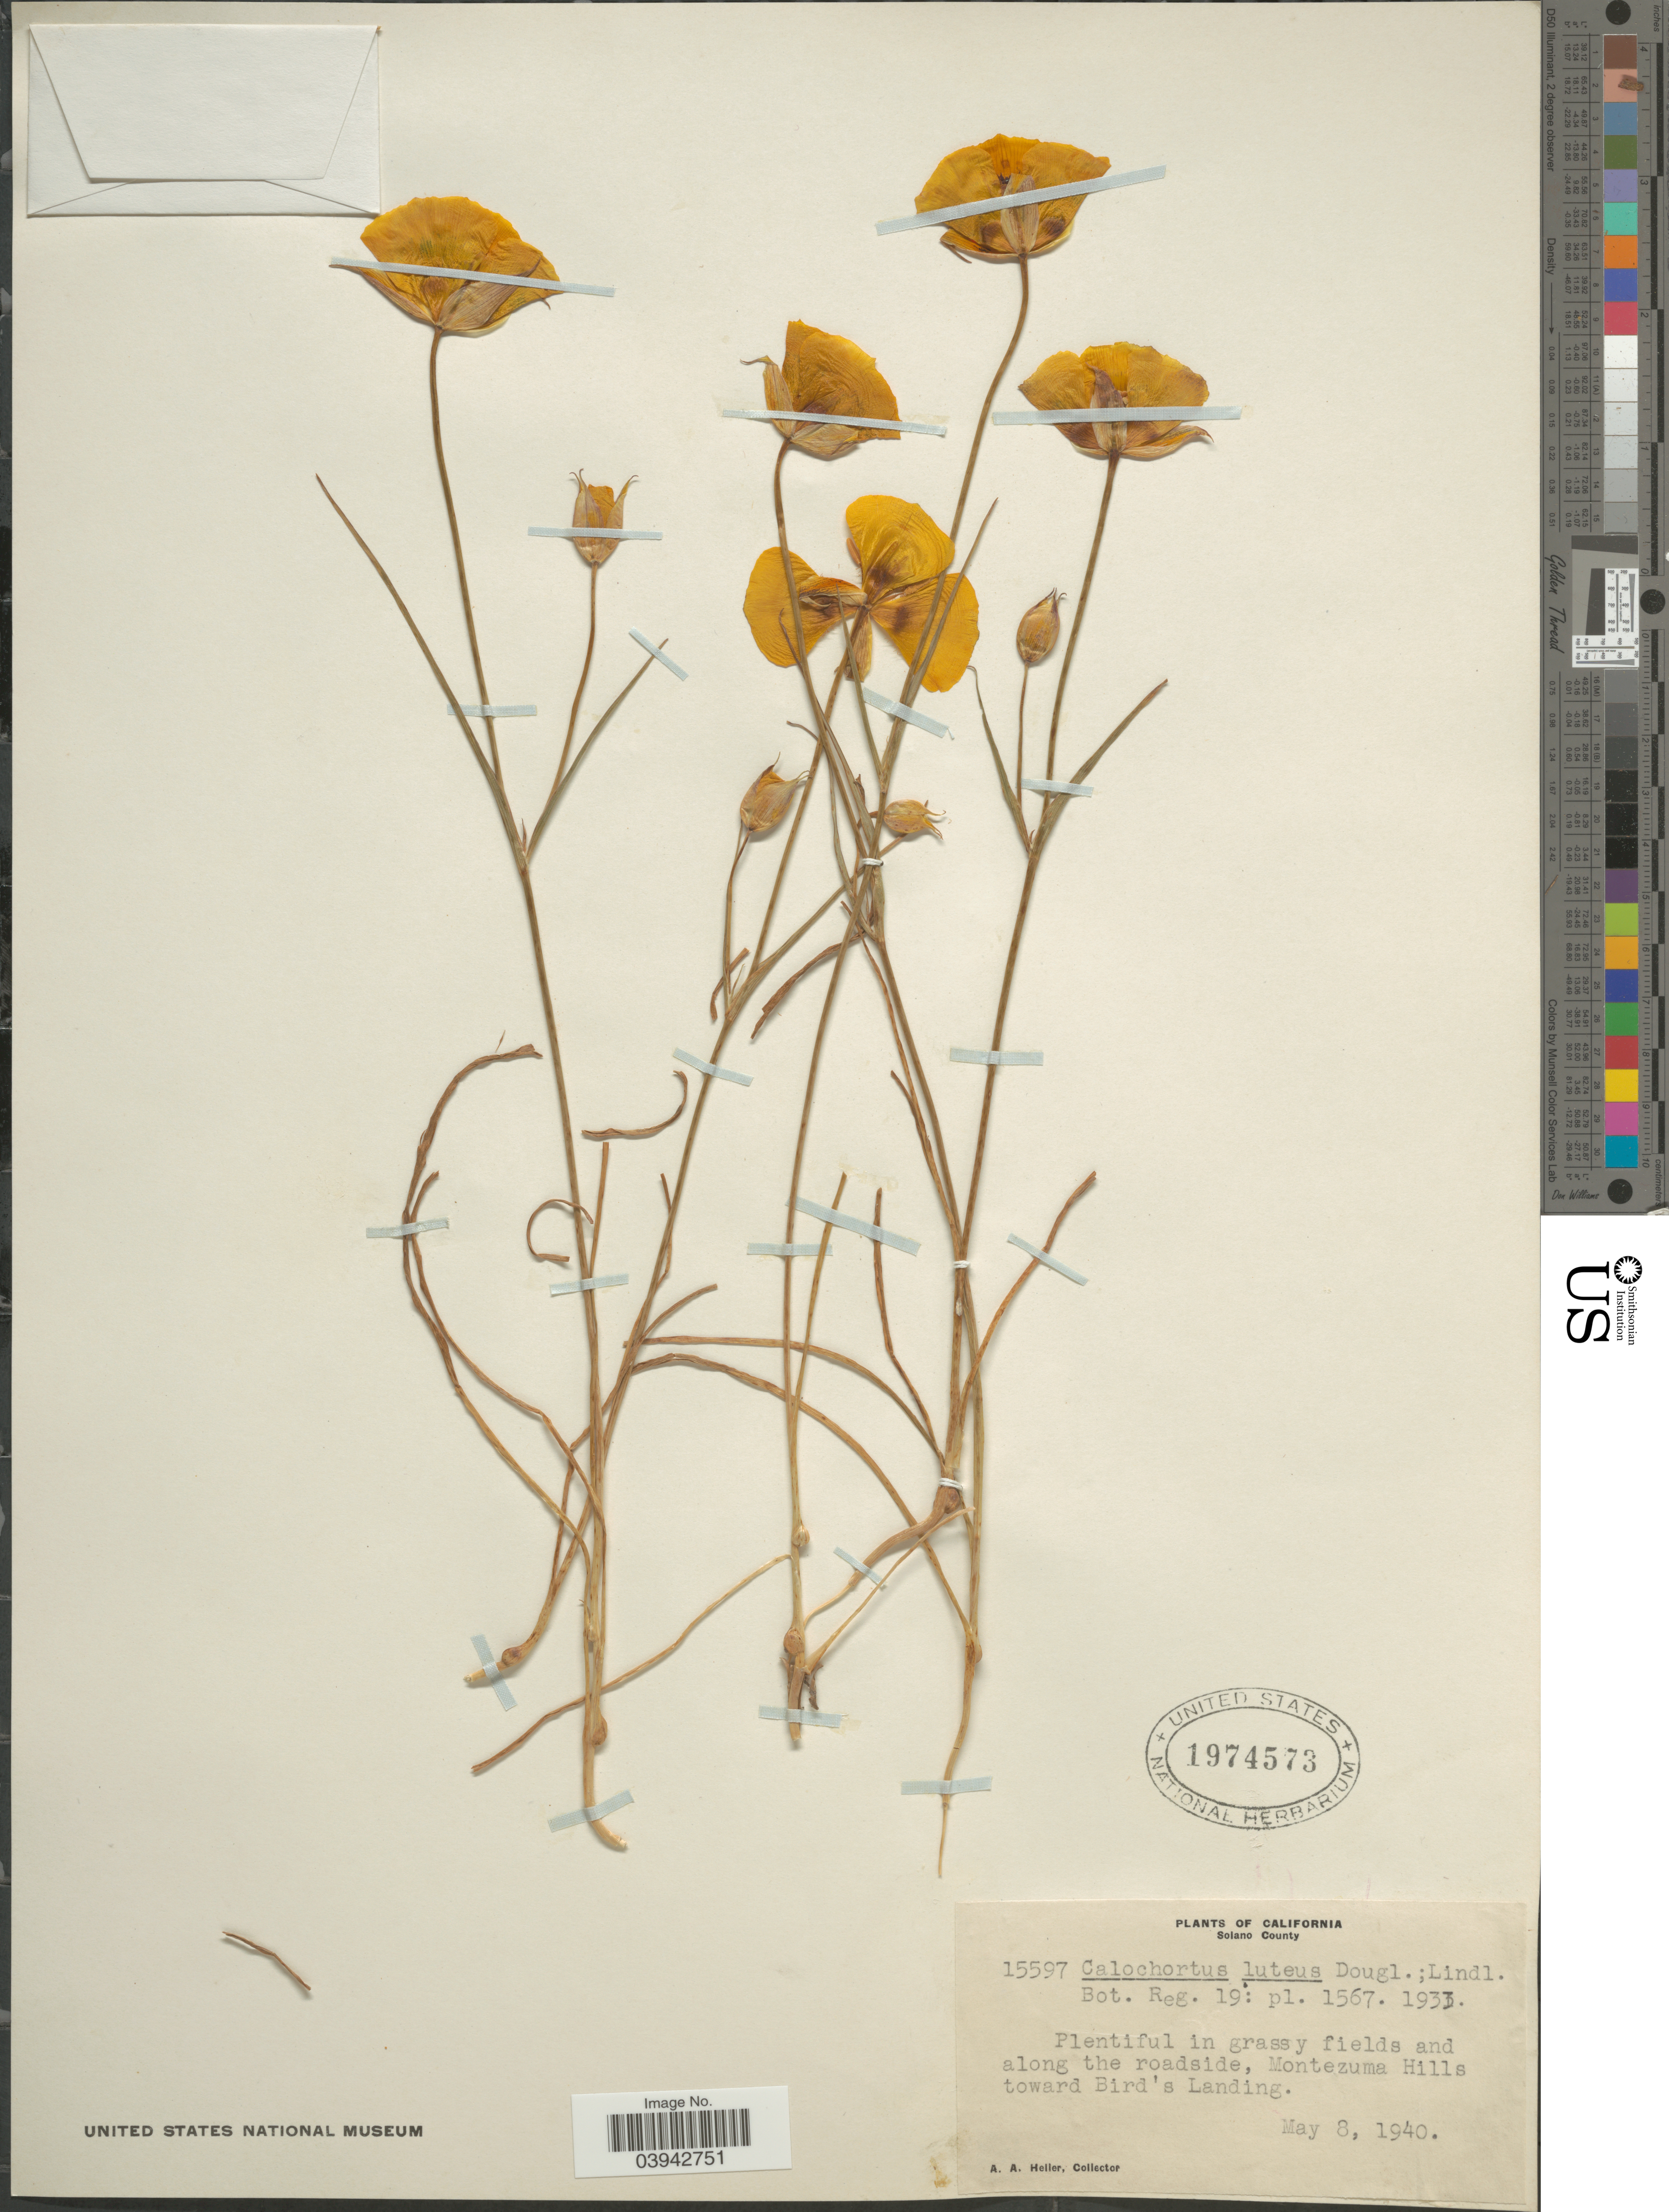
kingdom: Plantae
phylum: Tracheophyta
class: Liliopsida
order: Liliales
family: Liliaceae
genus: Calochortus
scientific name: Calochortus luteus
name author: Douglas ex Lindl.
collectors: A. A. Heller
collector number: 15597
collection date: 1940-05-08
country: United States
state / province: California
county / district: Solano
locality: Solano County. In grassy fields and along the roadside, Montezuma Hills toward Bird's Landing.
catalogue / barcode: US 1974573